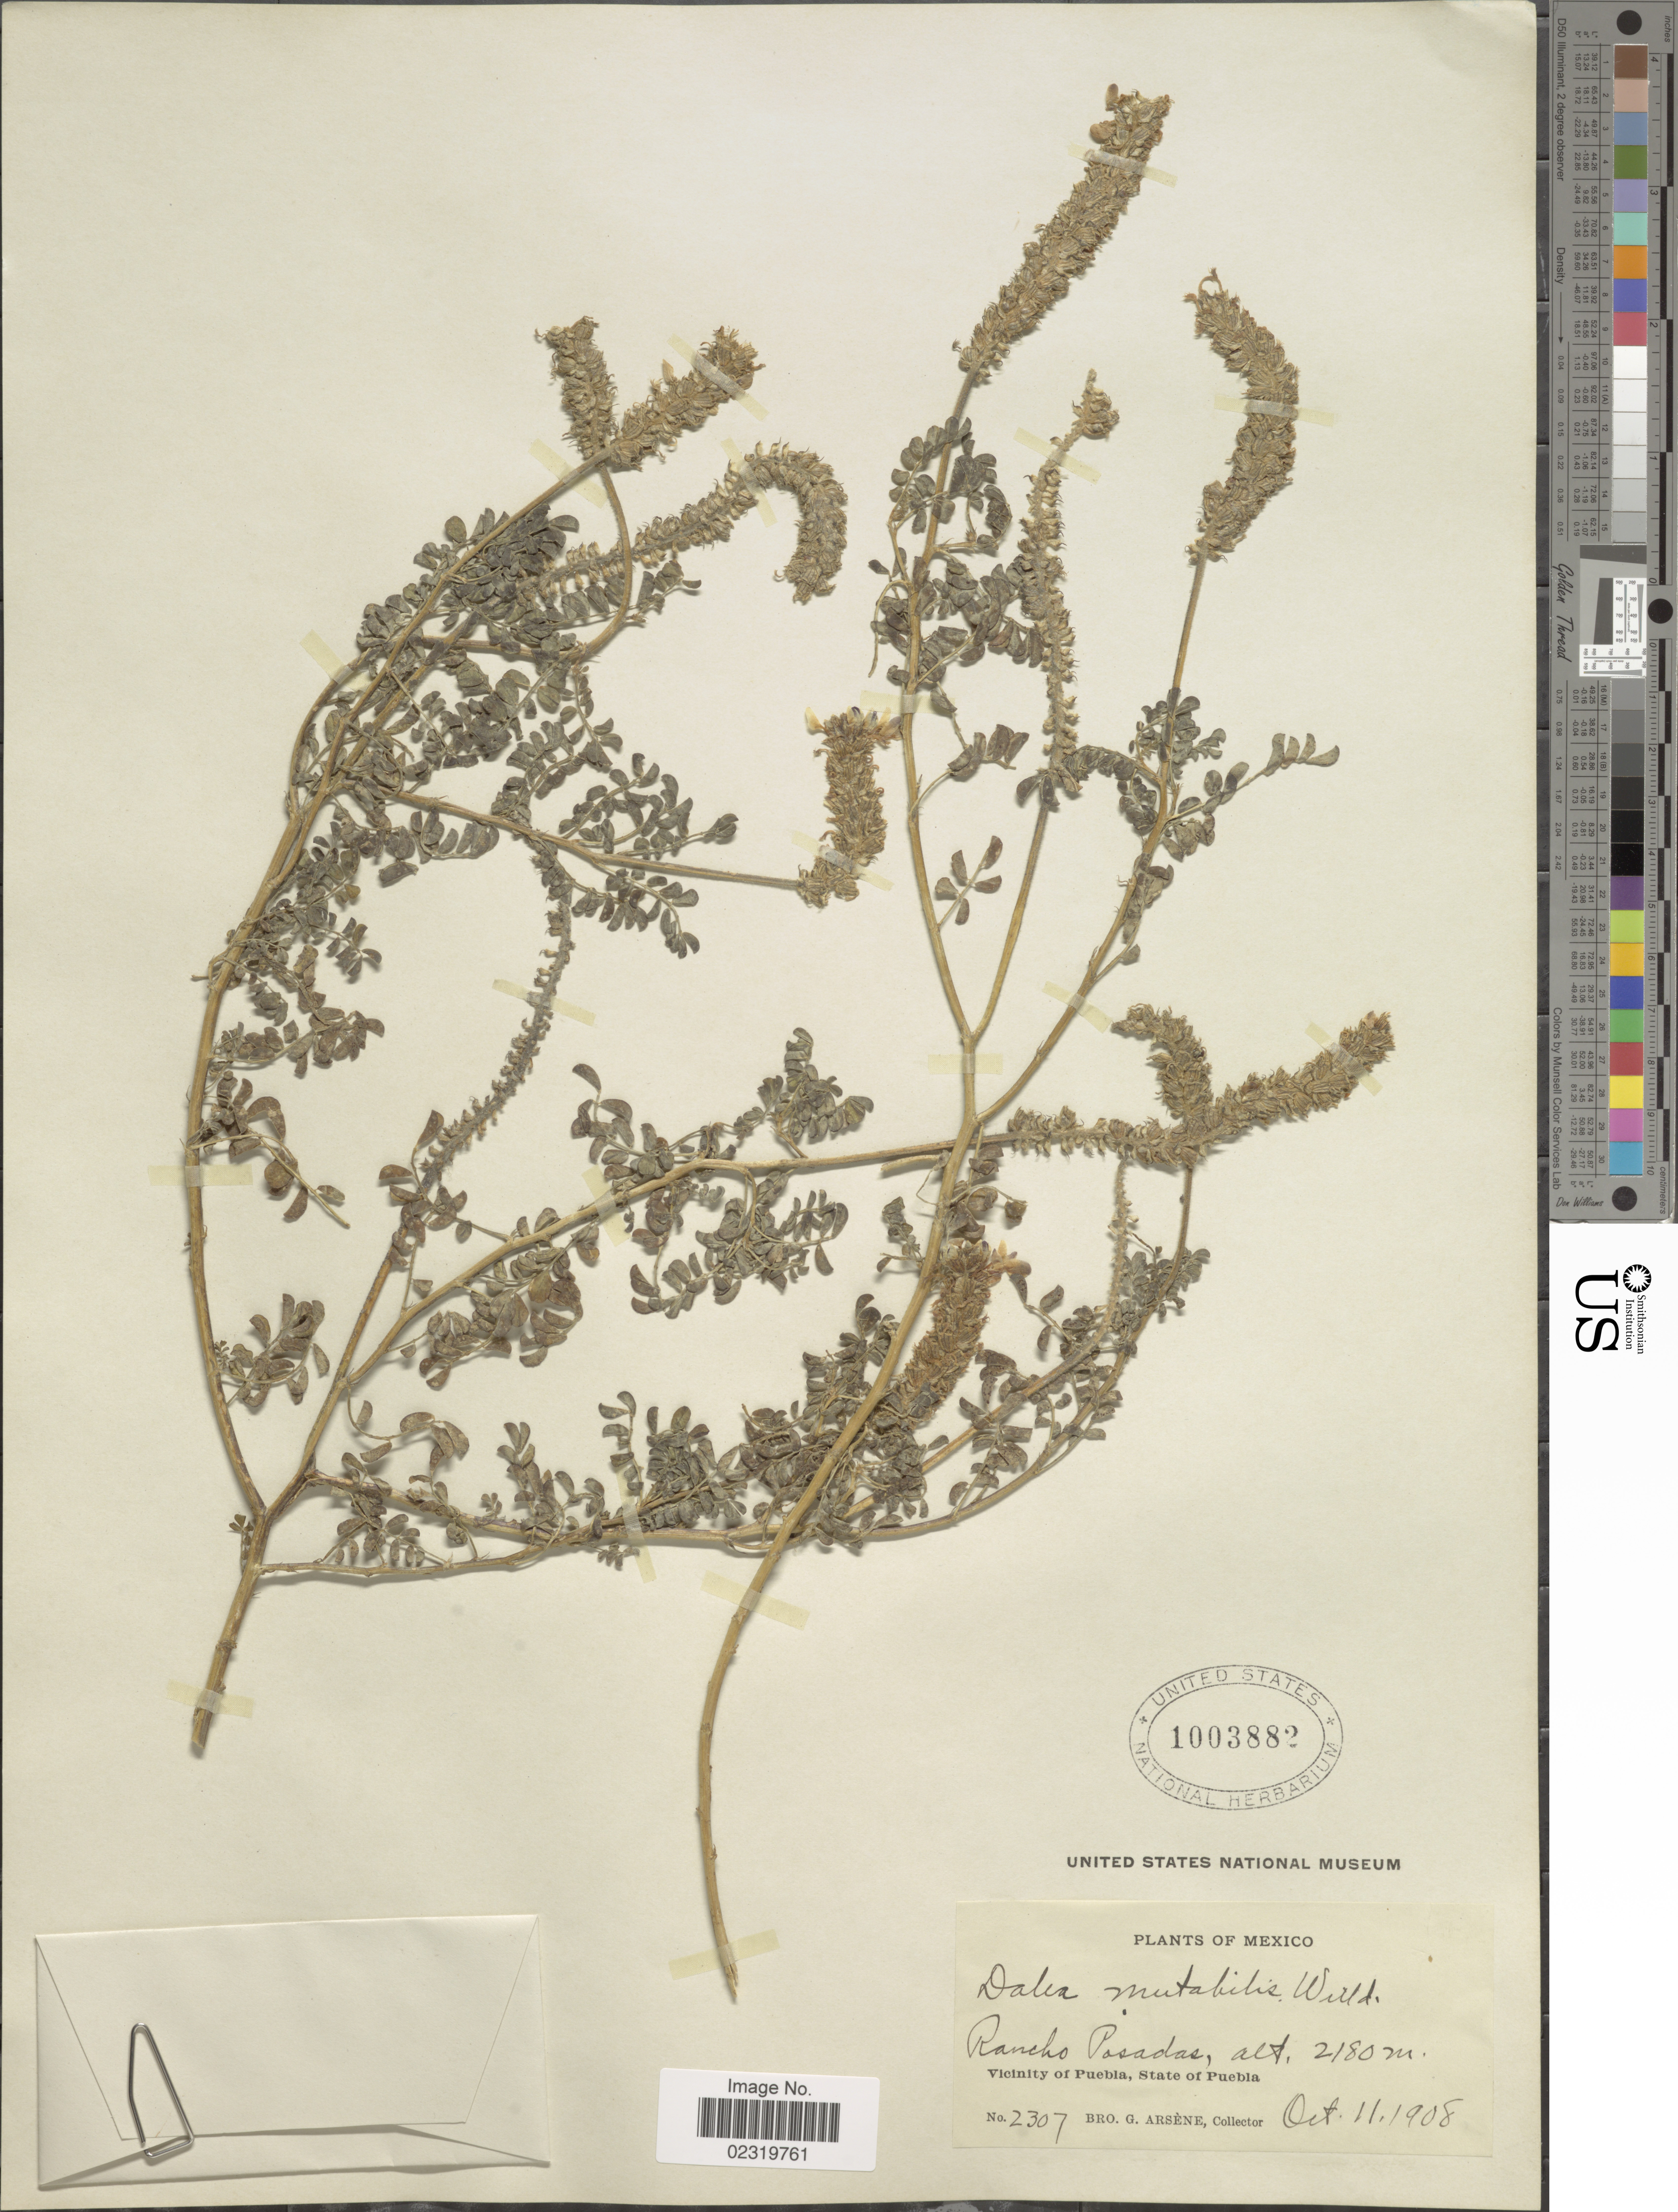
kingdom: Plantae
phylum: Tracheophyta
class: Magnoliopsida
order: Fabales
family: Fabaceae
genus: Dalea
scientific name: Dalea obovatifolia var. obovatifolia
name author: Ortega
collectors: Bro. G. Arsène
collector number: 2307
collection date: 1908-10-11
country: Mexico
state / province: Puebla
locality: Rancho Posadas, Vicinity of Puebla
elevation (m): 2180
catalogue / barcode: US 1003882